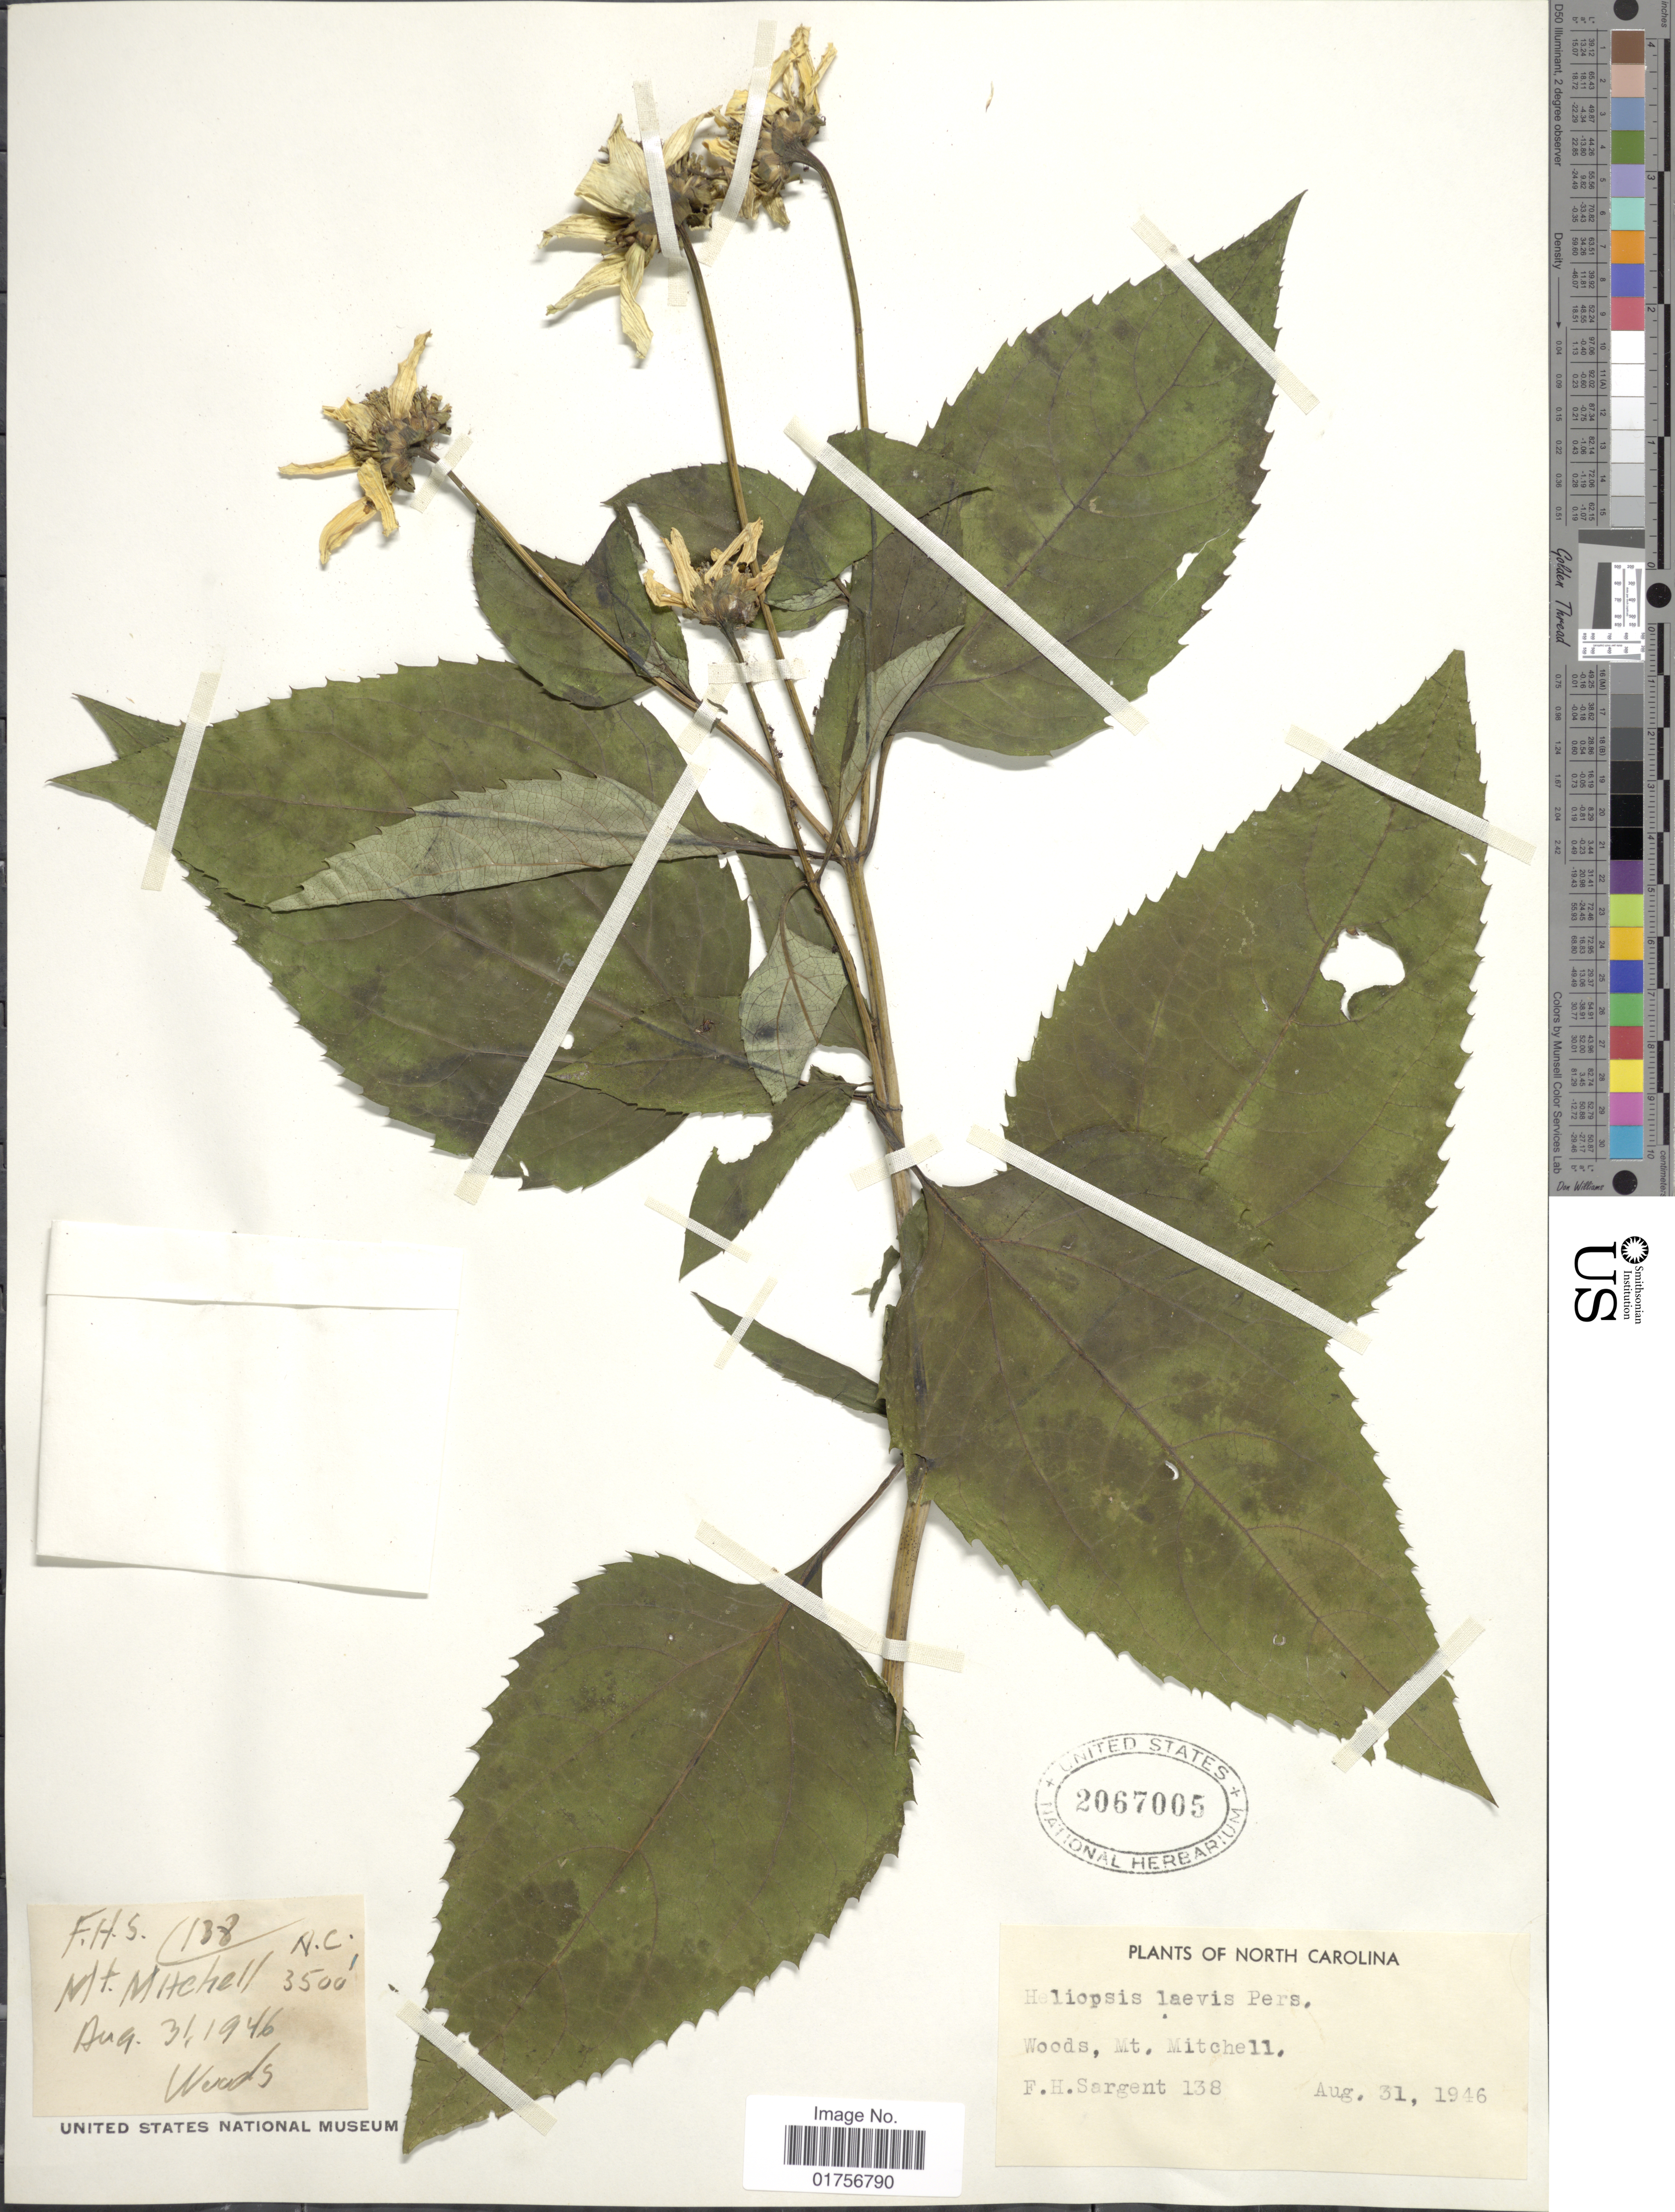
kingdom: Plantae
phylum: Tracheophyta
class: Magnoliopsida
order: Asterales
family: Asteraceae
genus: Heliopsis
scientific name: Heliopsis helianthoides subsp. helianthoides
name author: (L.) Sweet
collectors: F. H. Sargent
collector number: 138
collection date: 1946-08-31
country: United States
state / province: North Carolina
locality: Woods, Mt. Mitchell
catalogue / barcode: US 2067005